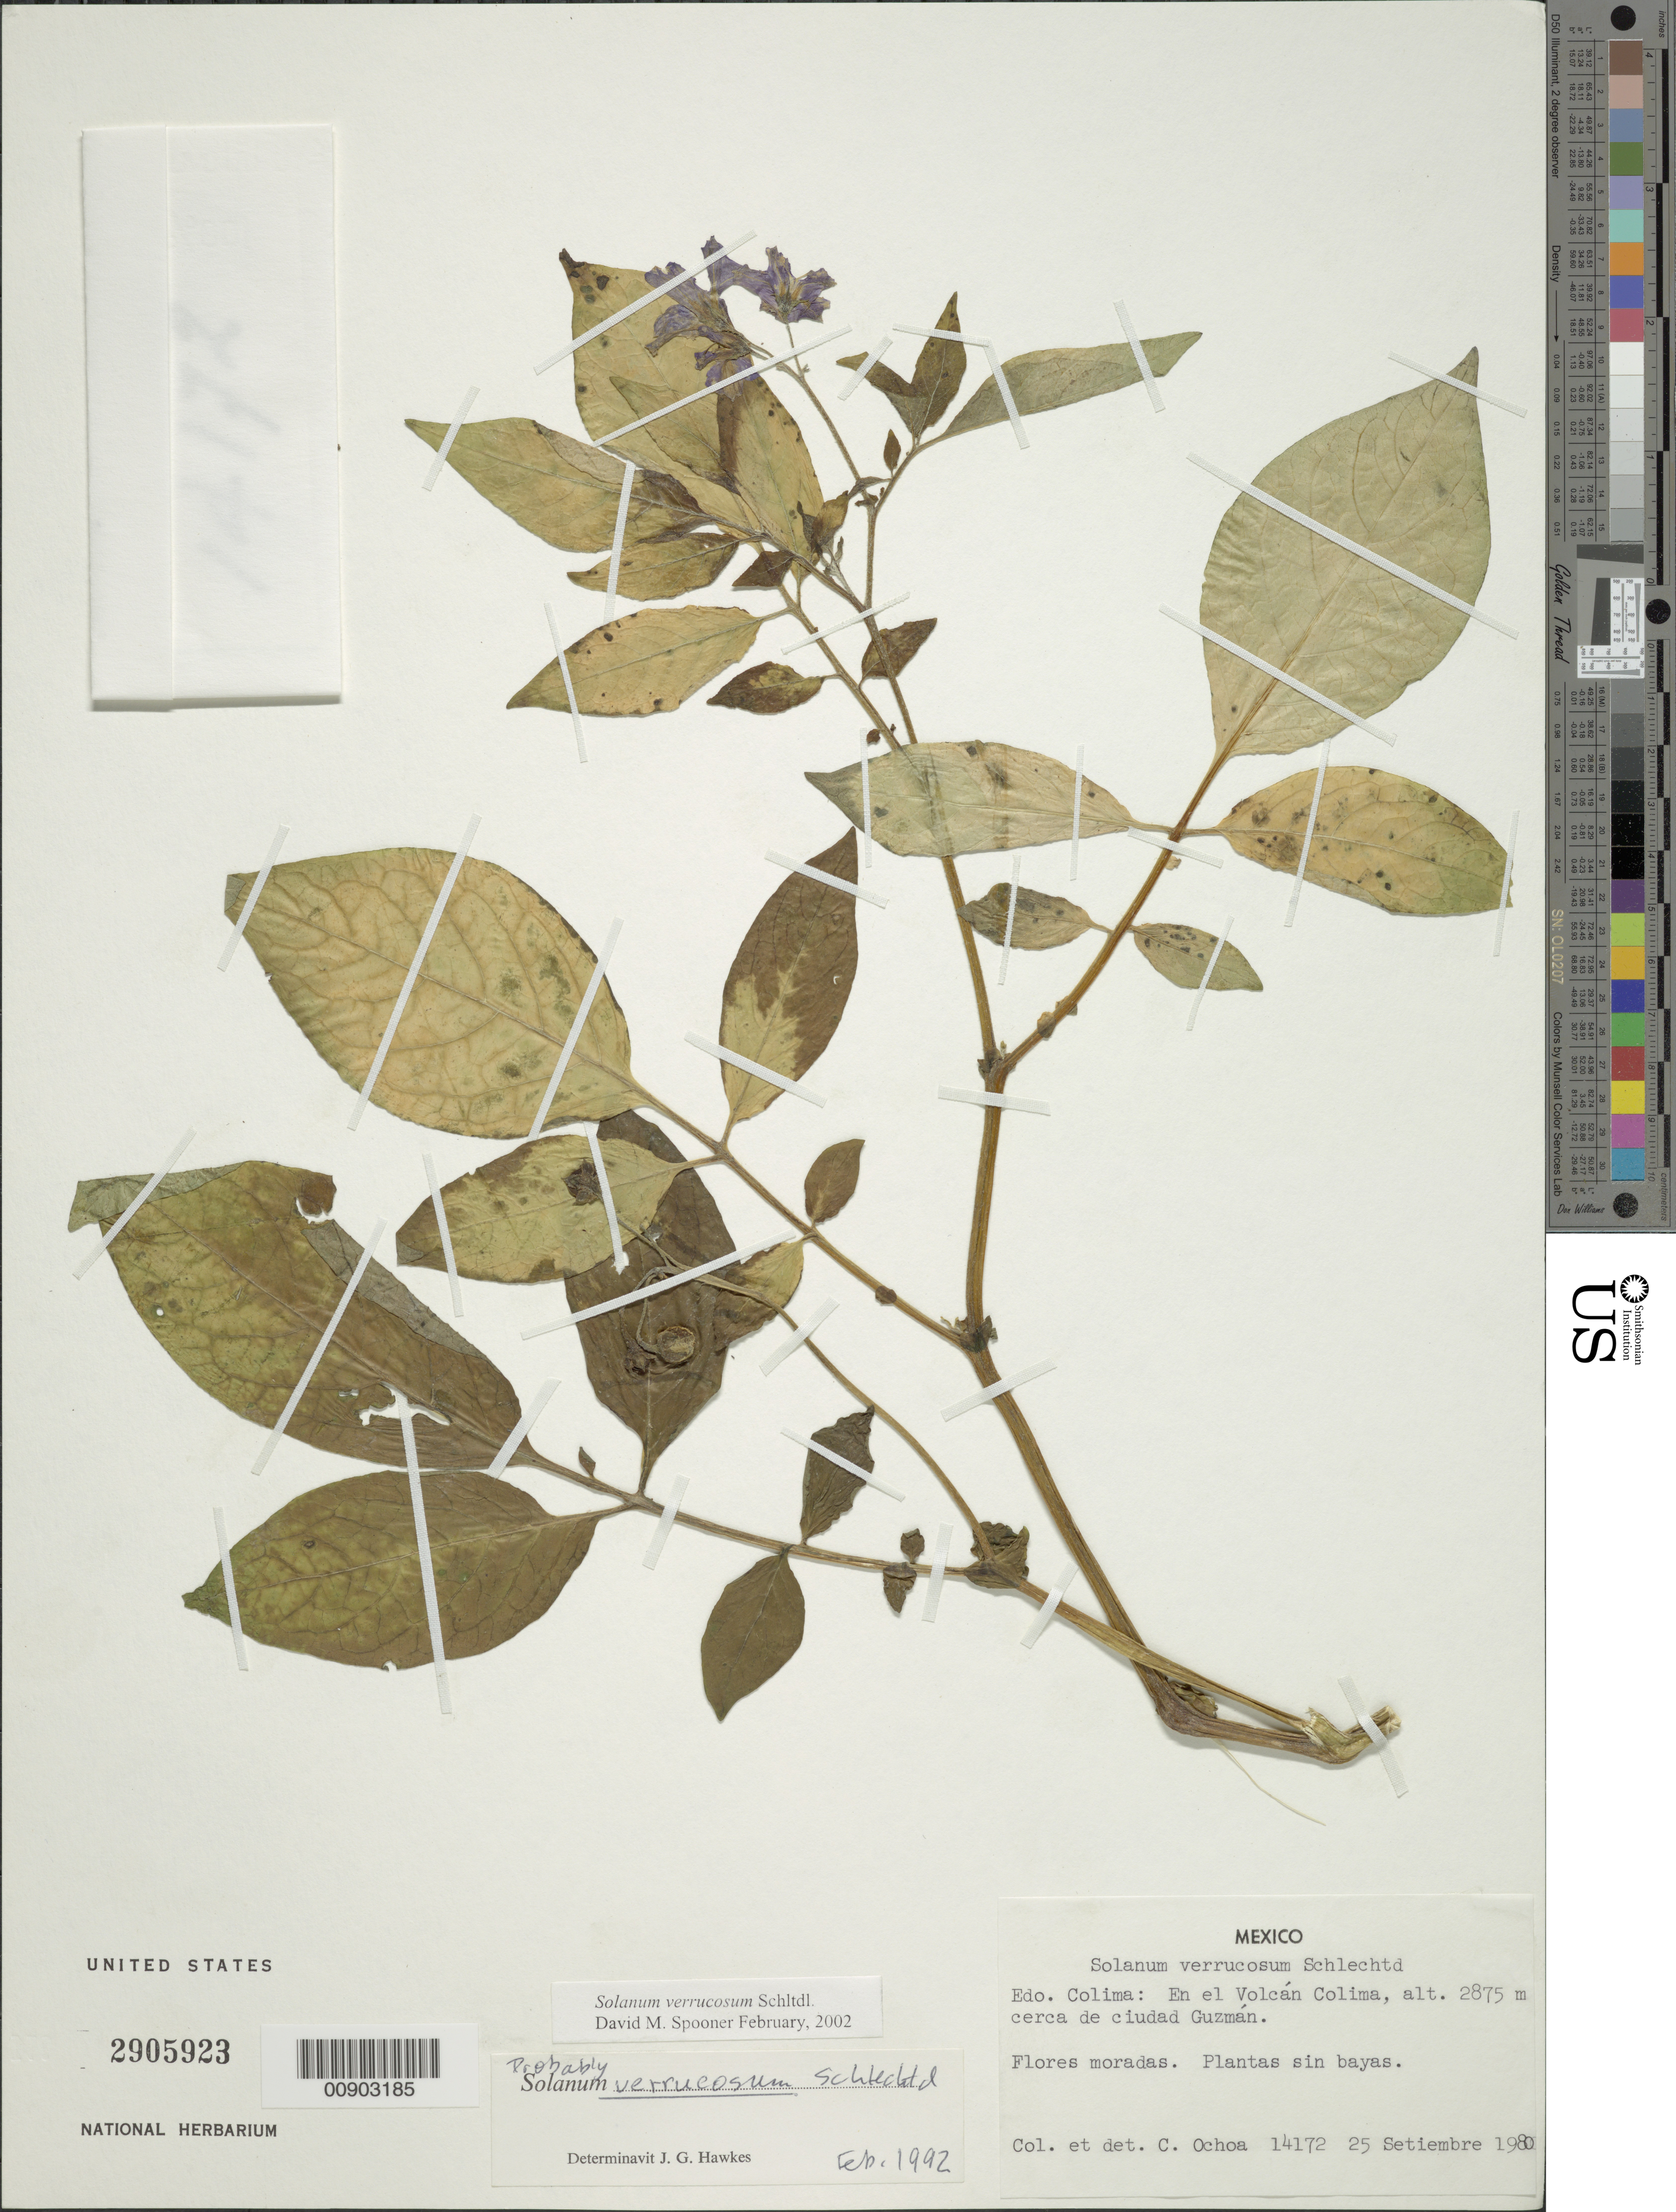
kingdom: Plantae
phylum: Tracheophyta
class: Magnoliopsida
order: Solanales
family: Solanaceae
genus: Solanum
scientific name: Solanum verrucosum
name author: Schltdl.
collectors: C. Ochoa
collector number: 14172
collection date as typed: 25 Sep 1980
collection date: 1980-09-25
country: Mexico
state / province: Colima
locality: En el Volcán Colima, cerca de Ciudad Guzmán. Colima.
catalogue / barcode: US 2905923